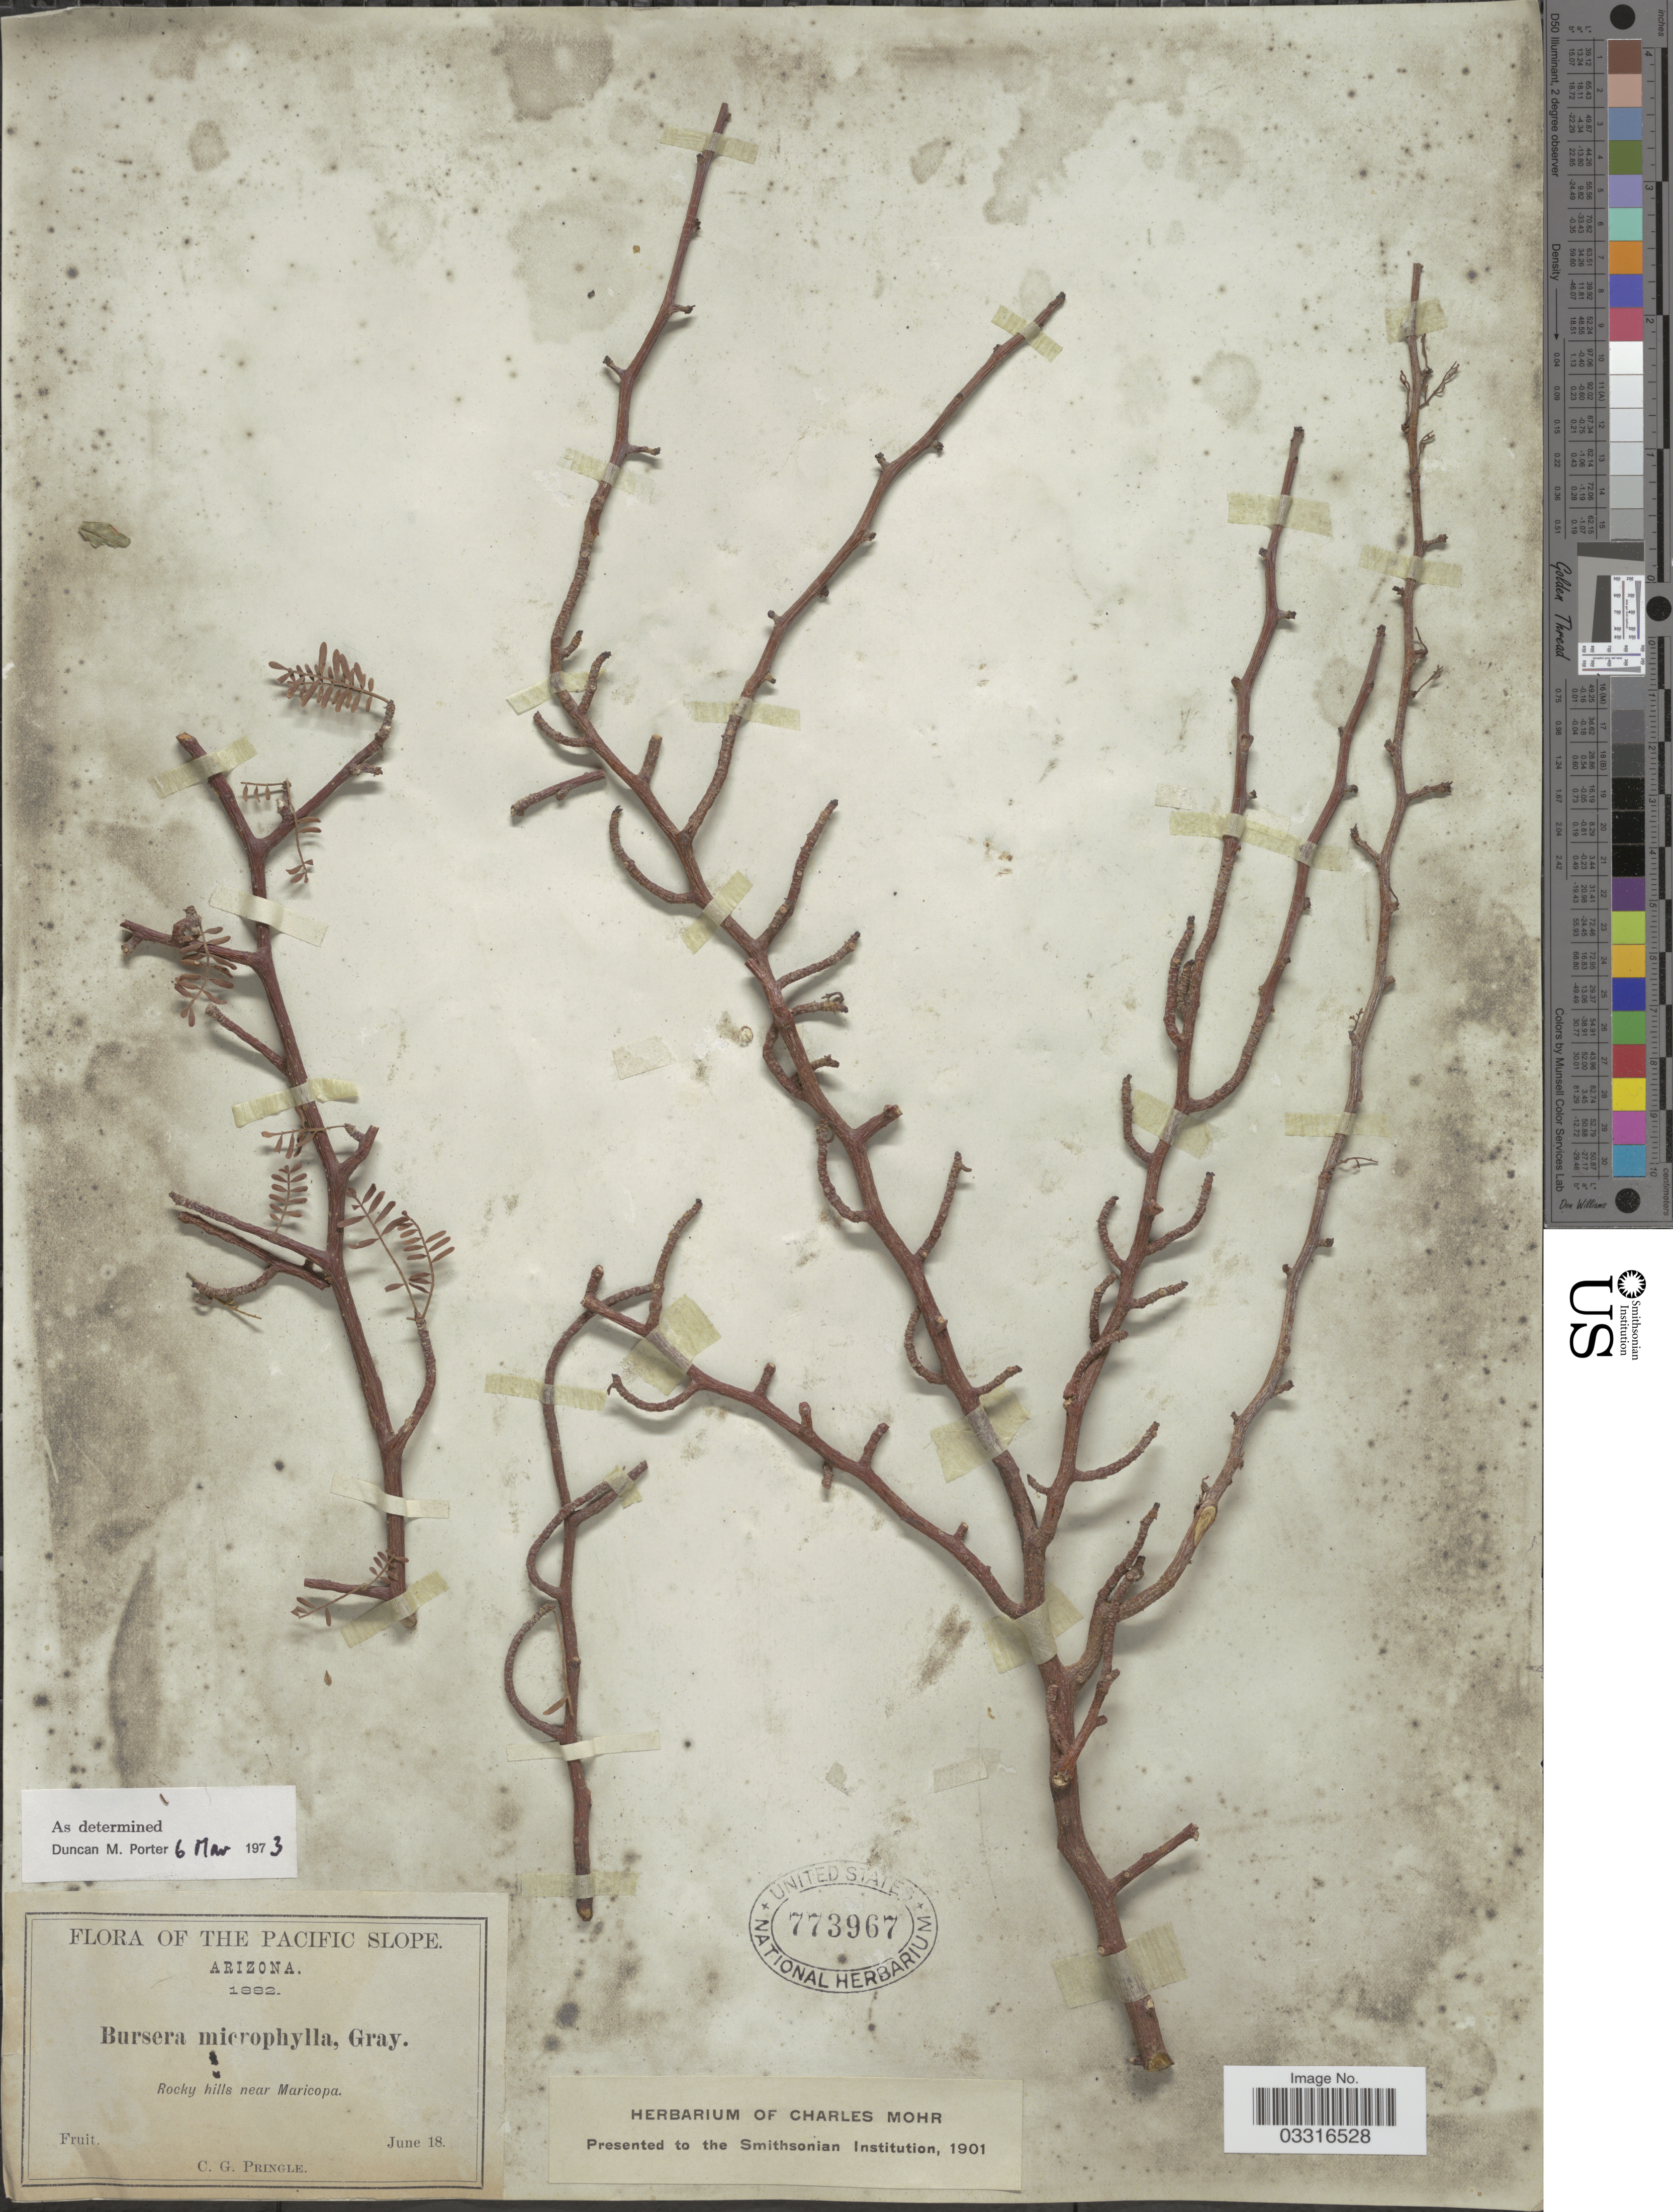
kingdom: Plantae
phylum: Tracheophyta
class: Magnoliopsida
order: Sapindales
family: Burseraceae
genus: Bursera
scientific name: Bursera microphylla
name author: A. Gray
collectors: C. G. Pringle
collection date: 1882-06-18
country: United States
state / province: Arizona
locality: The Pacific Slope. Rocky hills near Maricopa.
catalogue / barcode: US 773967